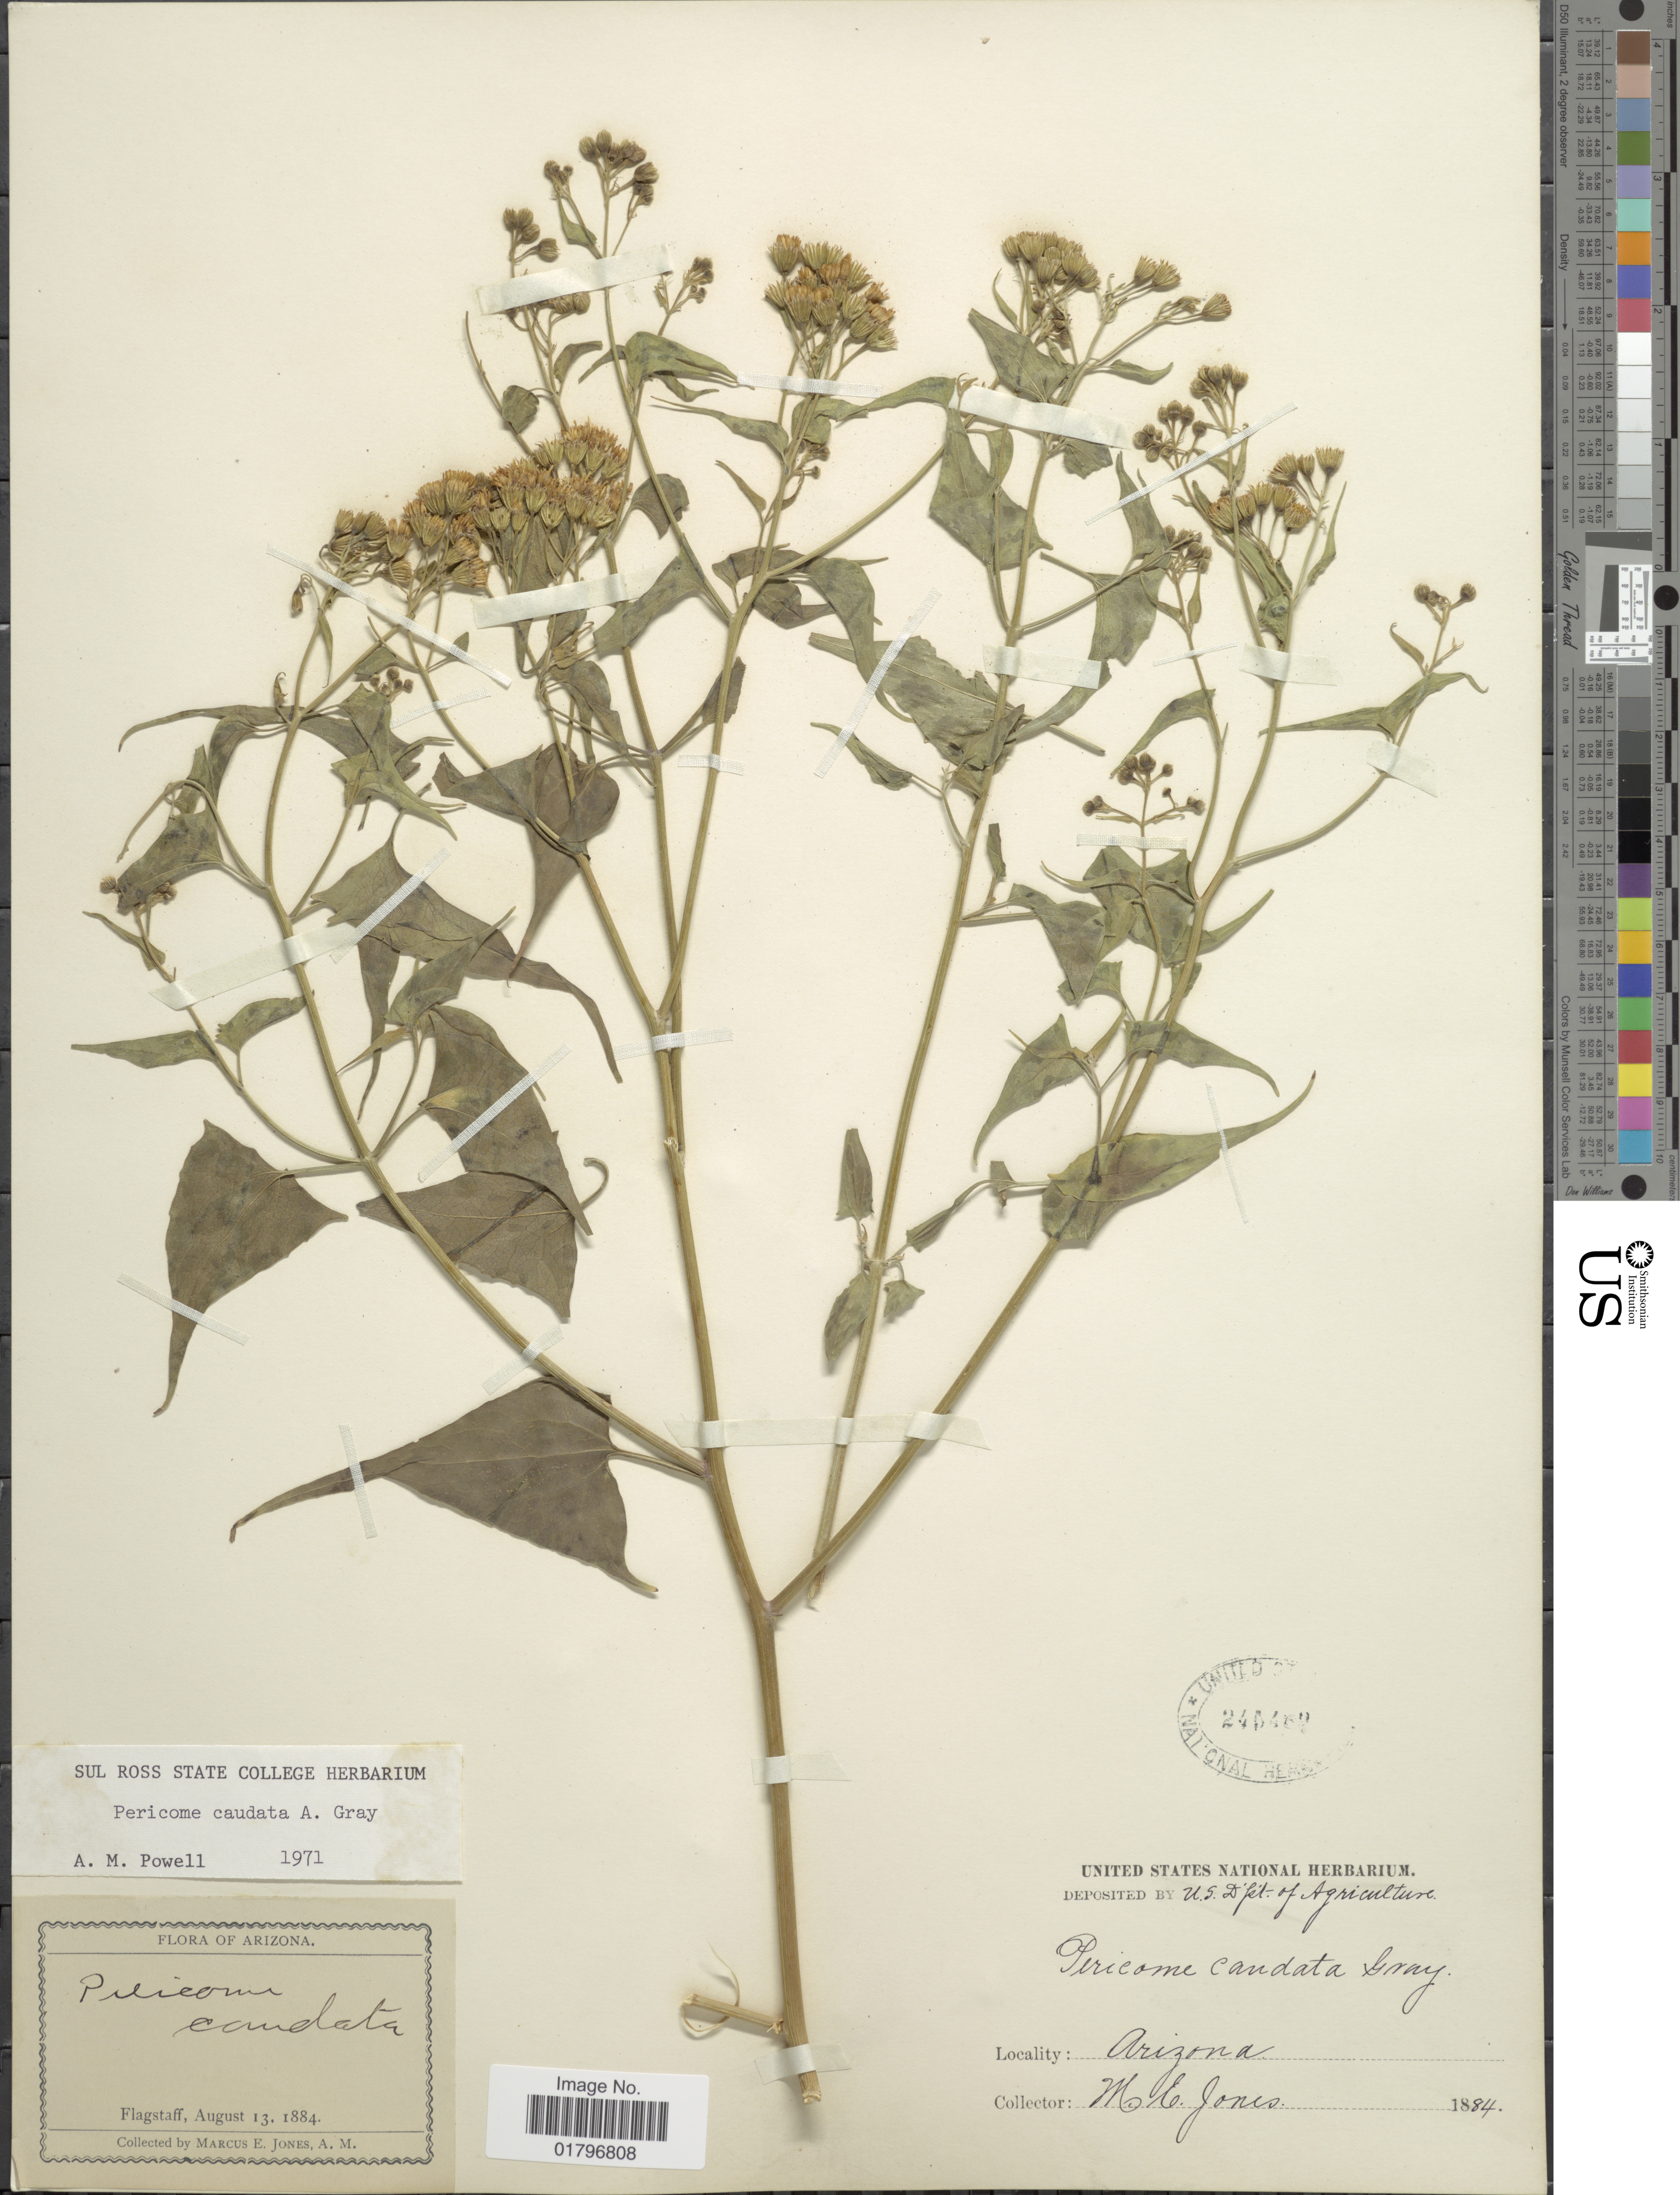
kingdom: Plantae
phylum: Tracheophyta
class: Magnoliopsida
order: Asterales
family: Asteraceae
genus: Pericome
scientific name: Pericome caudata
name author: A. Gray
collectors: M. E. Jones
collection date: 1884-08-13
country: United States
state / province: Arizona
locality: Flagstaff